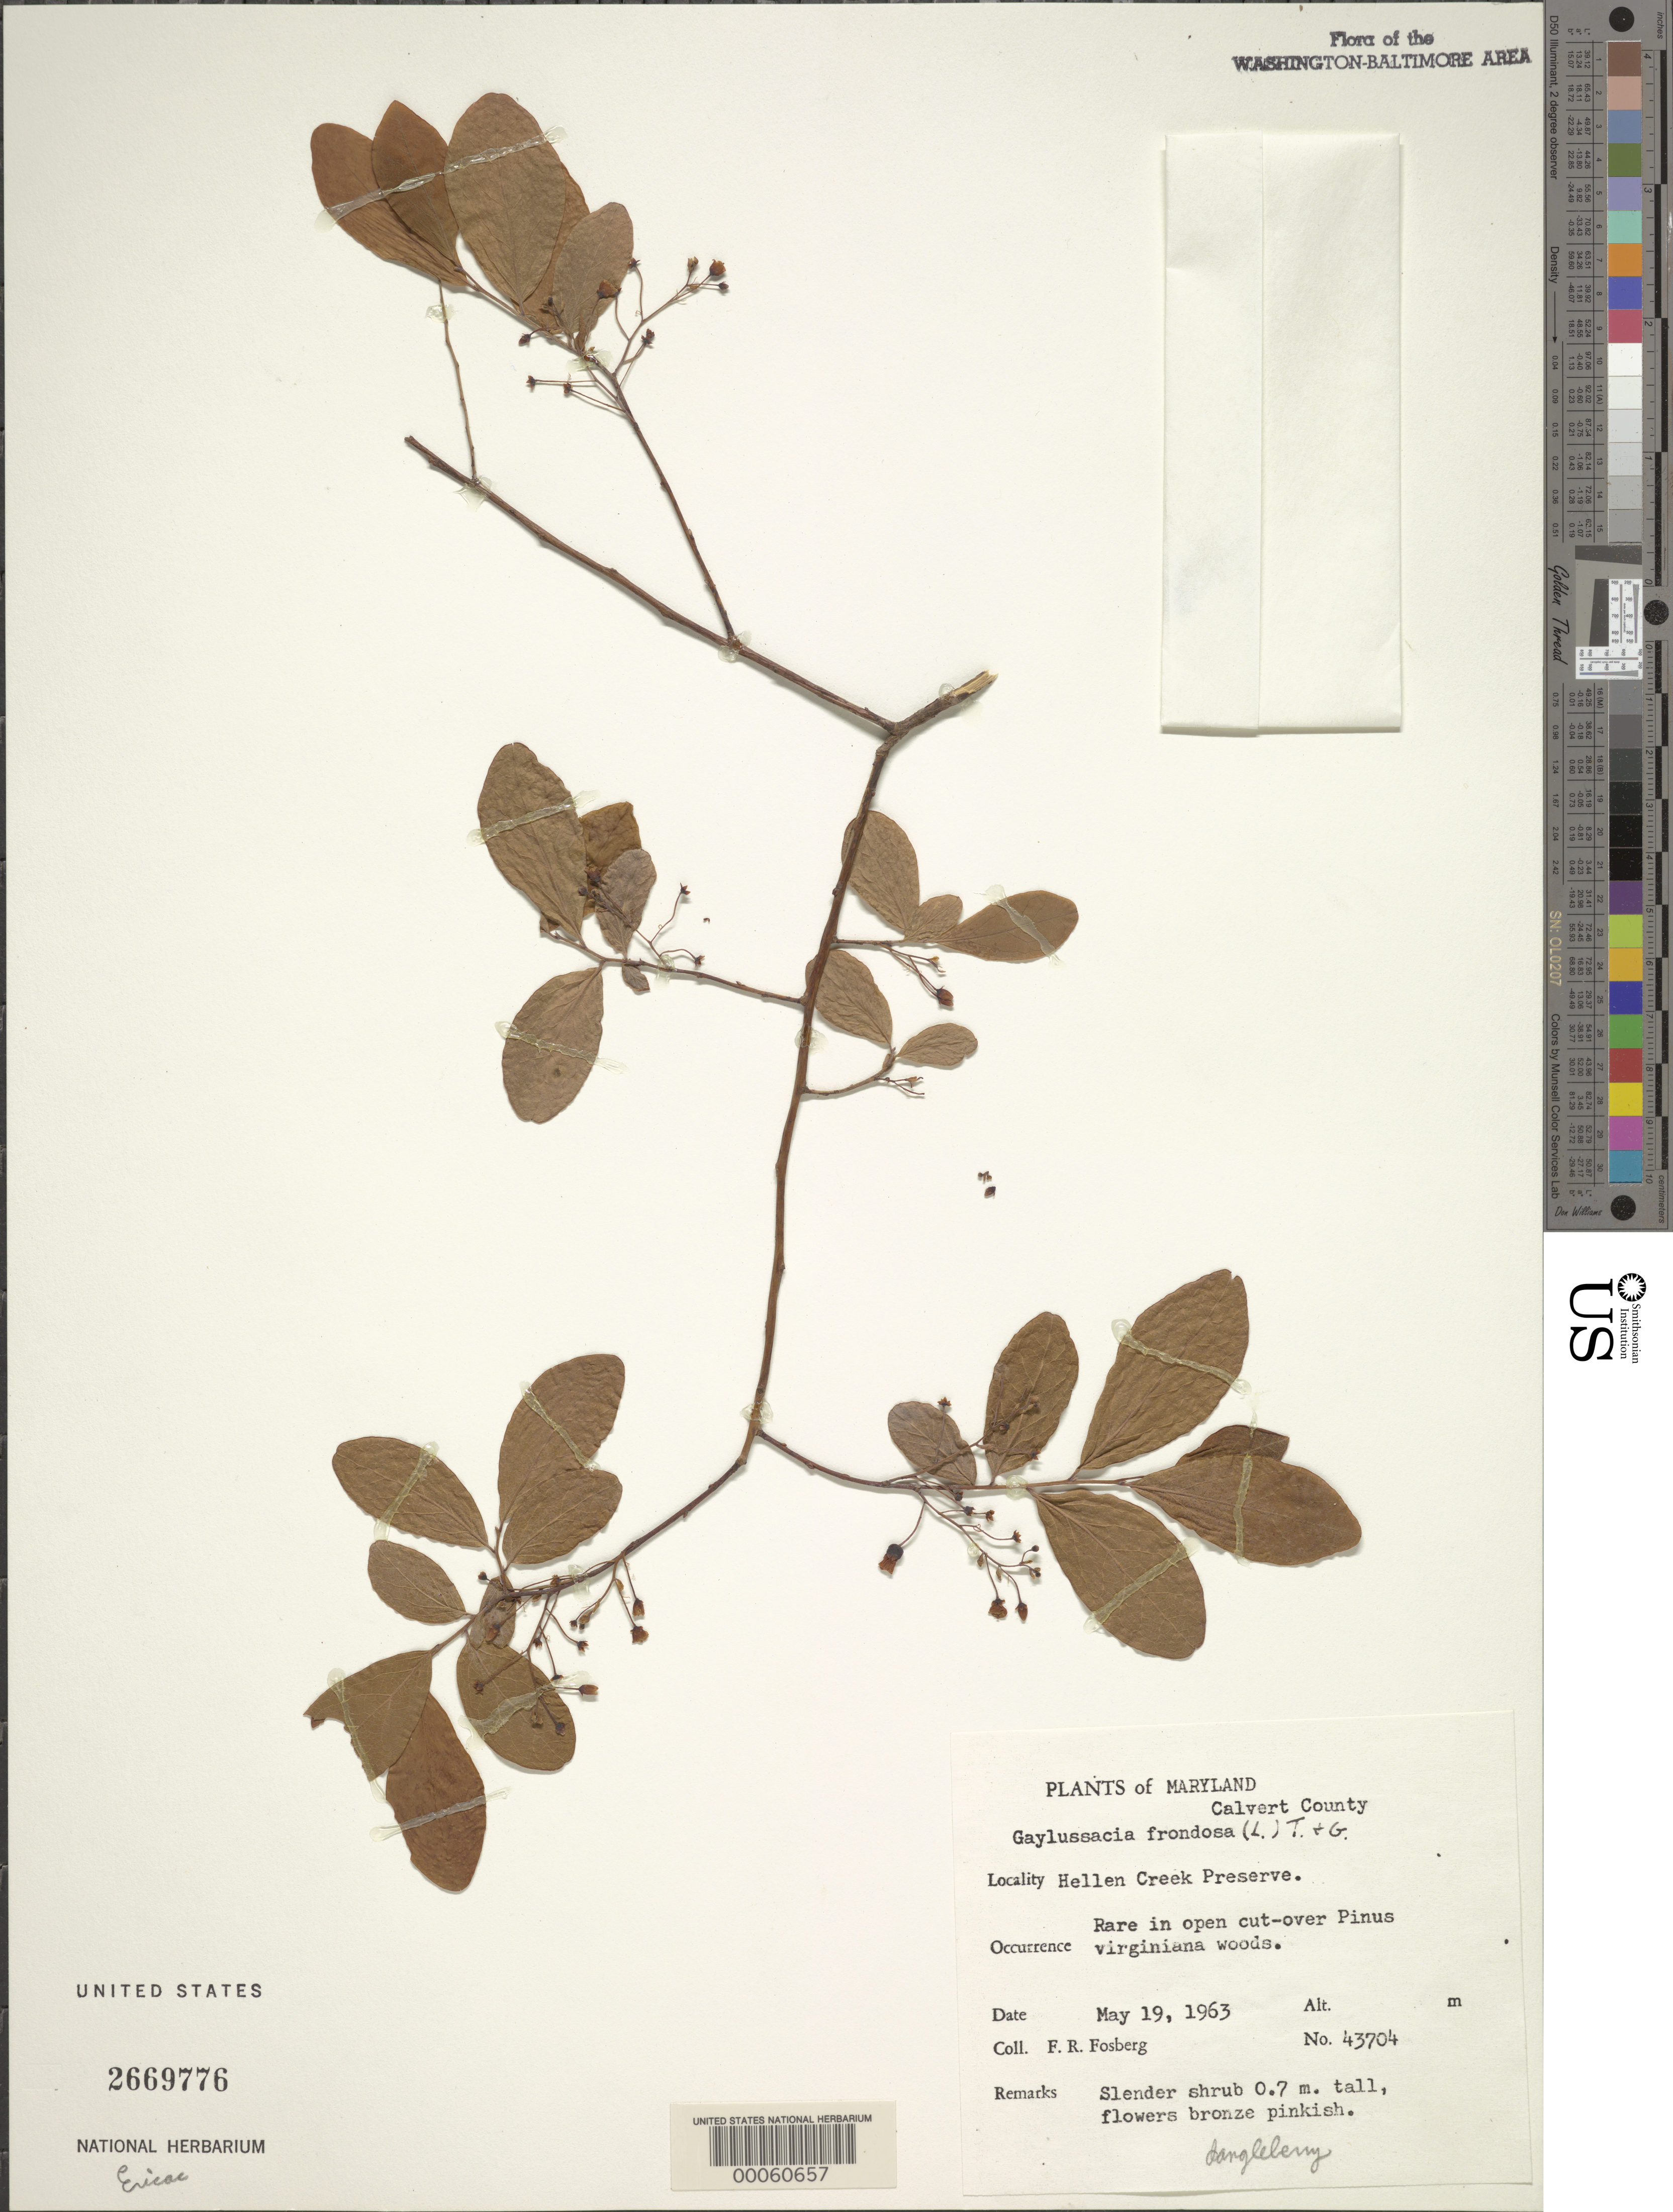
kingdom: Plantae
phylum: Tracheophyta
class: Magnoliopsida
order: Ericales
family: Ericaceae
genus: Gaylussacia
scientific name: Gaylussacia frondosa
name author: (L.) Torr. & A. Gray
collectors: F. R. Fosberg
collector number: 43704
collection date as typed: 19 May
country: United States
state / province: Maryland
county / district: Calvert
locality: Hellen Creek Preserve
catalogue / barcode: US 2669776